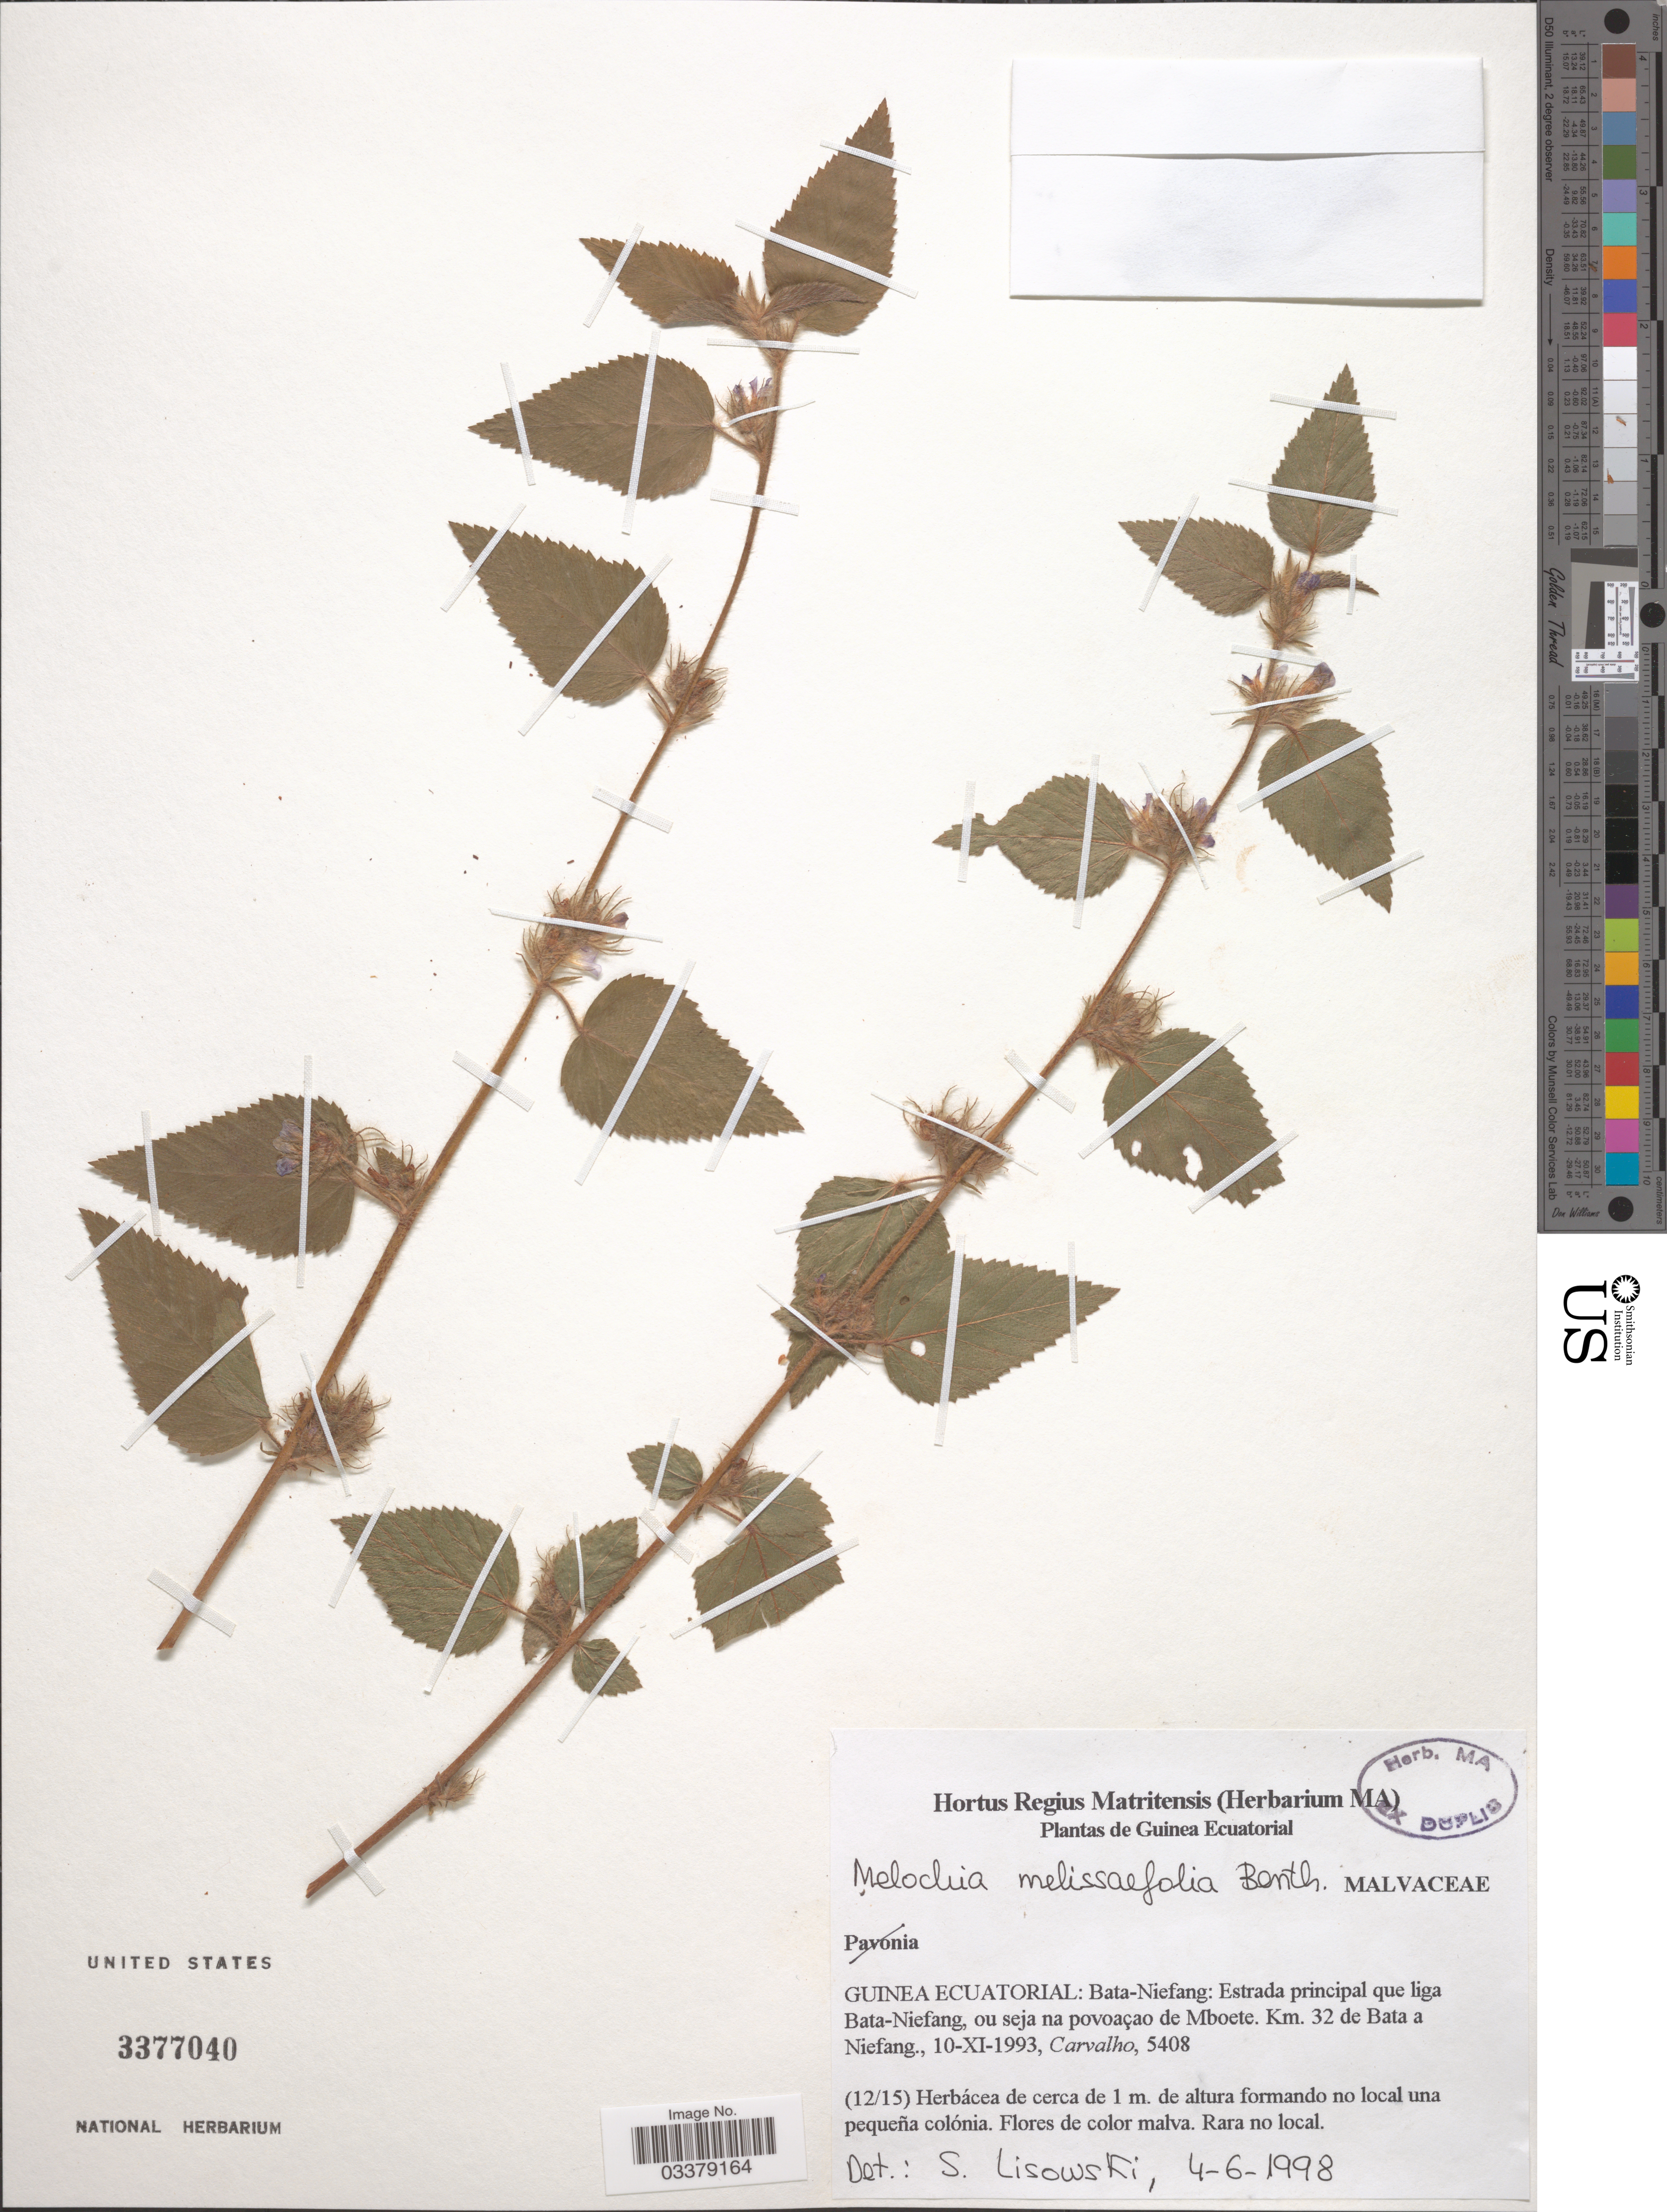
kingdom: Plantae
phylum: Tracheophyta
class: Magnoliopsida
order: Malvales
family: Malvaceae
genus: Melochia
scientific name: Melochia melissifolia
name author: Benth.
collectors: Carvalho, --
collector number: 5408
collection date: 1993-11-10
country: Equatorial Guinea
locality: Guinea Ecuatorial: Bata-Niefang: Estrada principal que liga Bata-Niefang, ou seja na povoaçao de Mboete. Km. 32 de Bata a Niefang.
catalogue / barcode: US 3377040